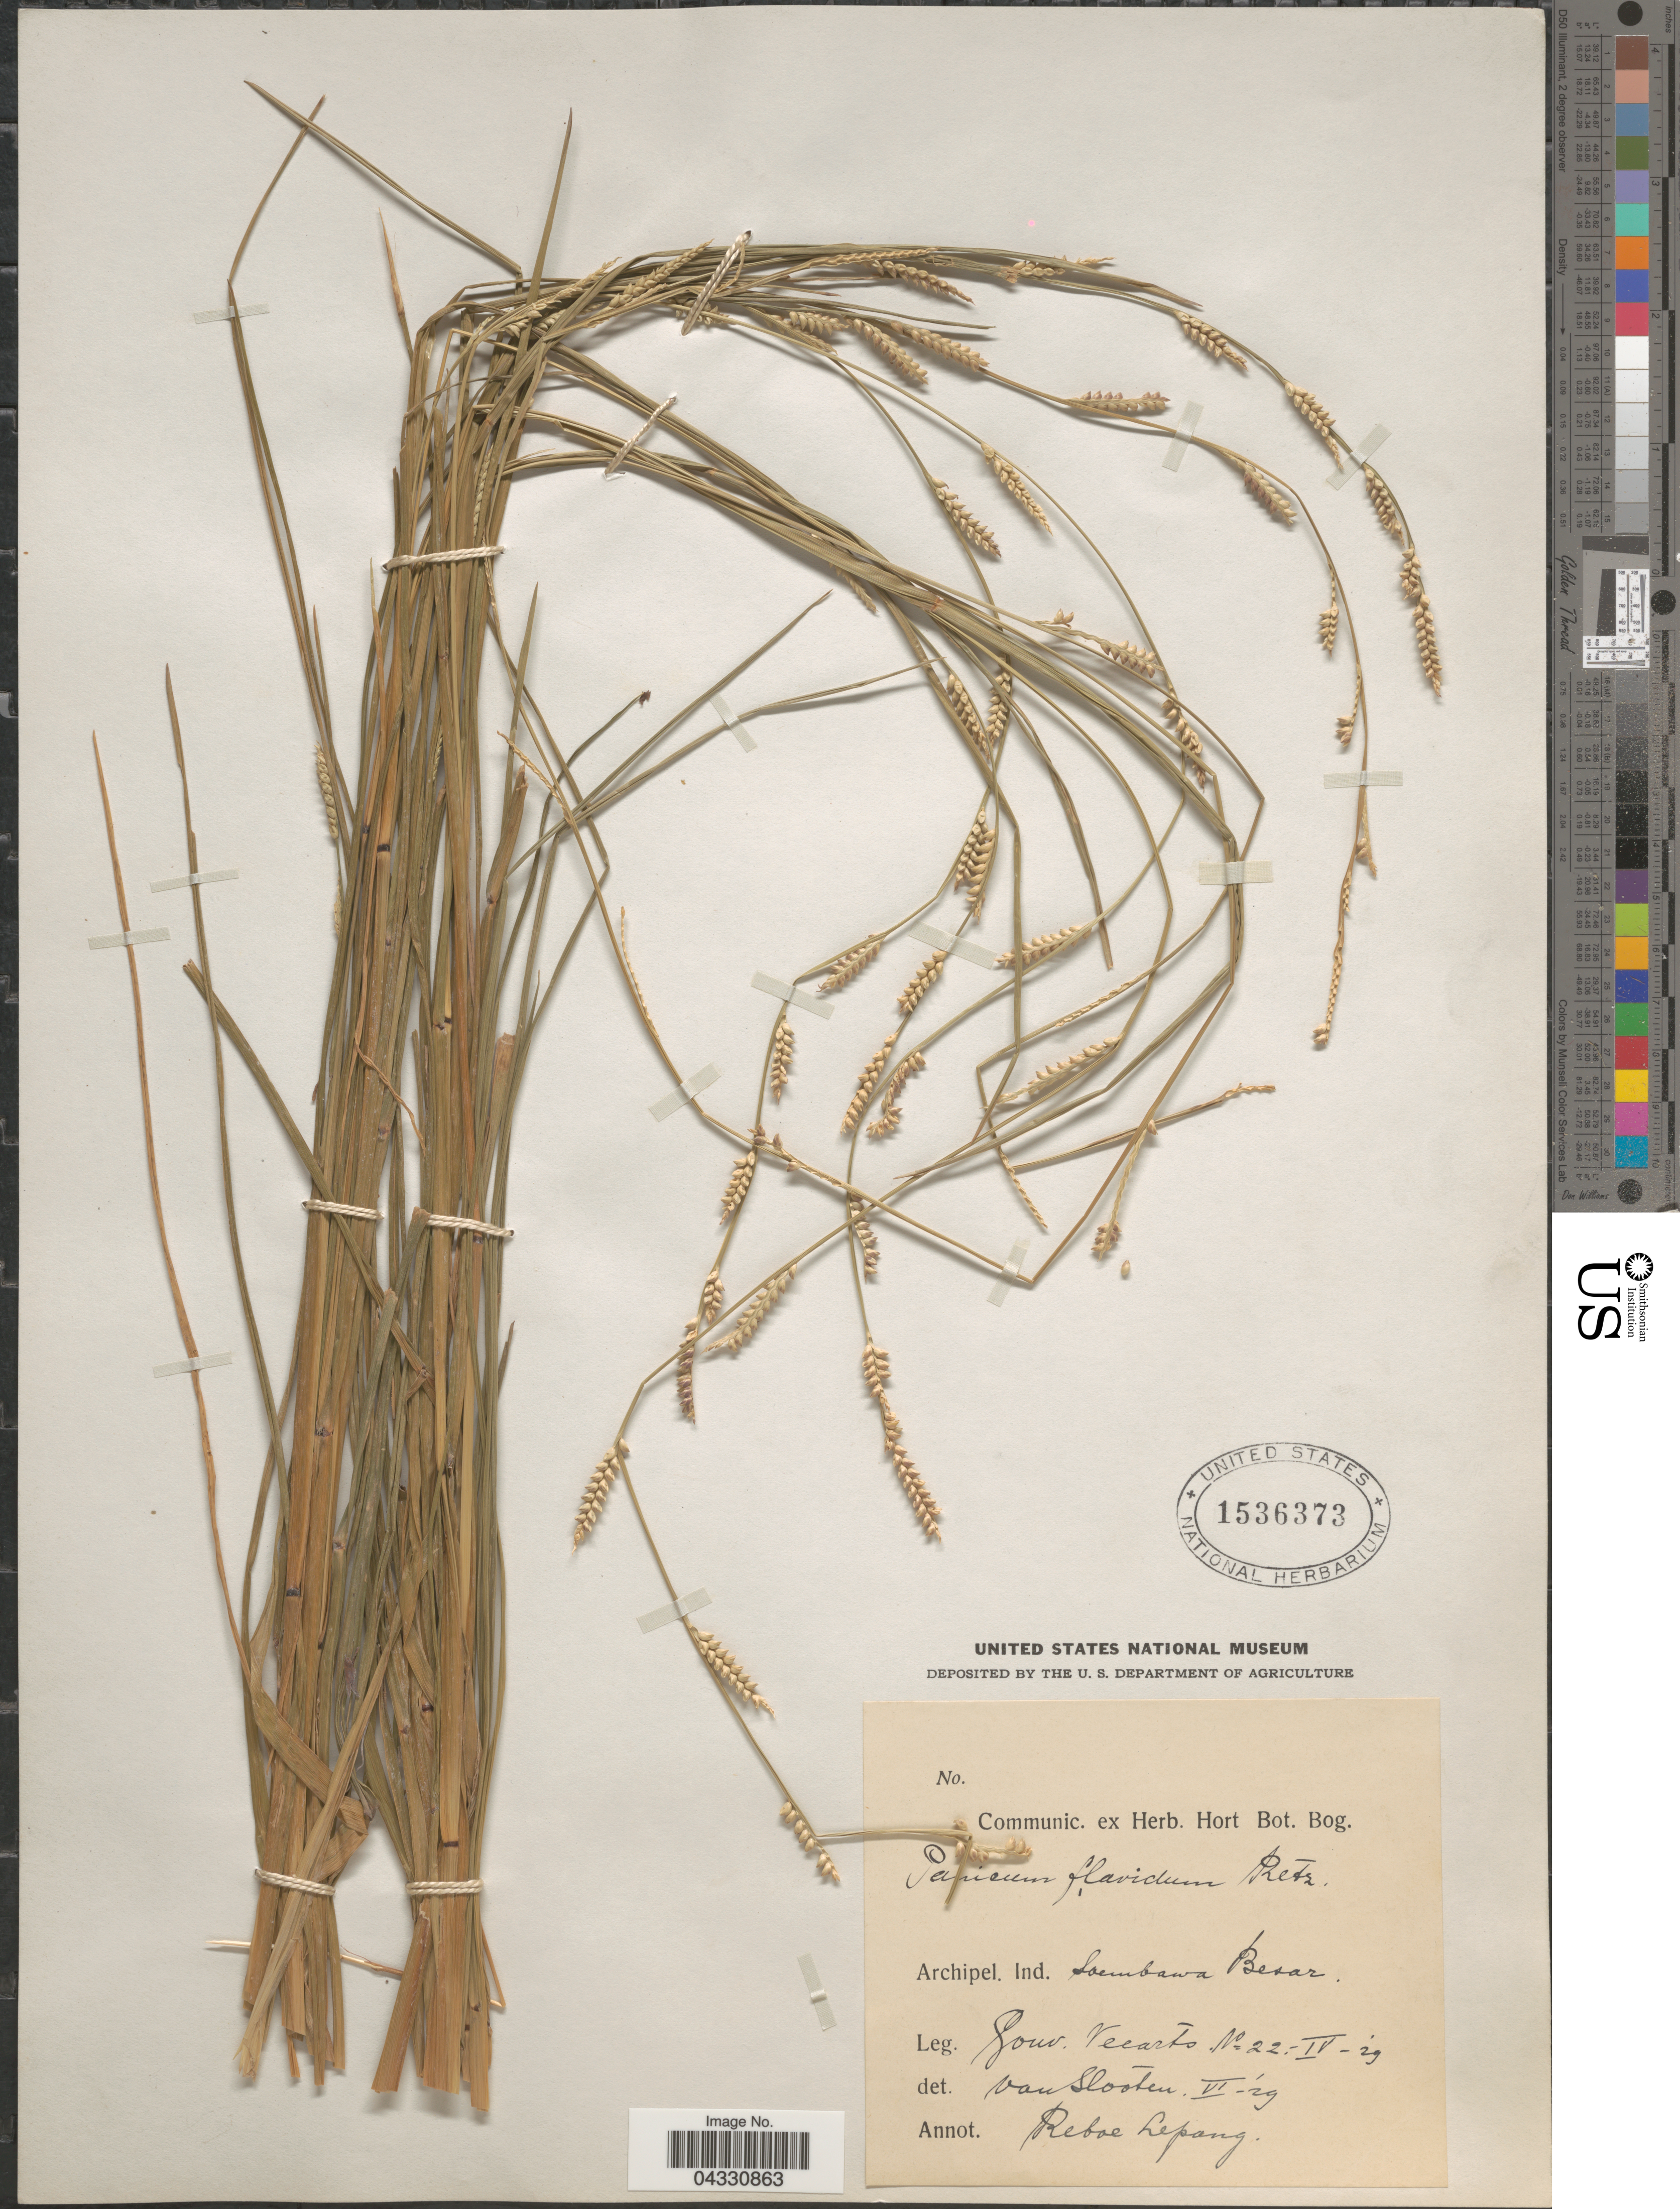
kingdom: Plantae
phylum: Tracheophyta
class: Liliopsida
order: Poales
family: Poaceae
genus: Setaria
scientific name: Setaria flavida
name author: (Retz.) Veldkamp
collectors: G. Vecarts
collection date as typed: Transcribed d/m/y: 22/4/29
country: Indonesia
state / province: Nusa Tenggara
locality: Archipel. Ind. Soembawa Besar.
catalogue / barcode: US 1536373